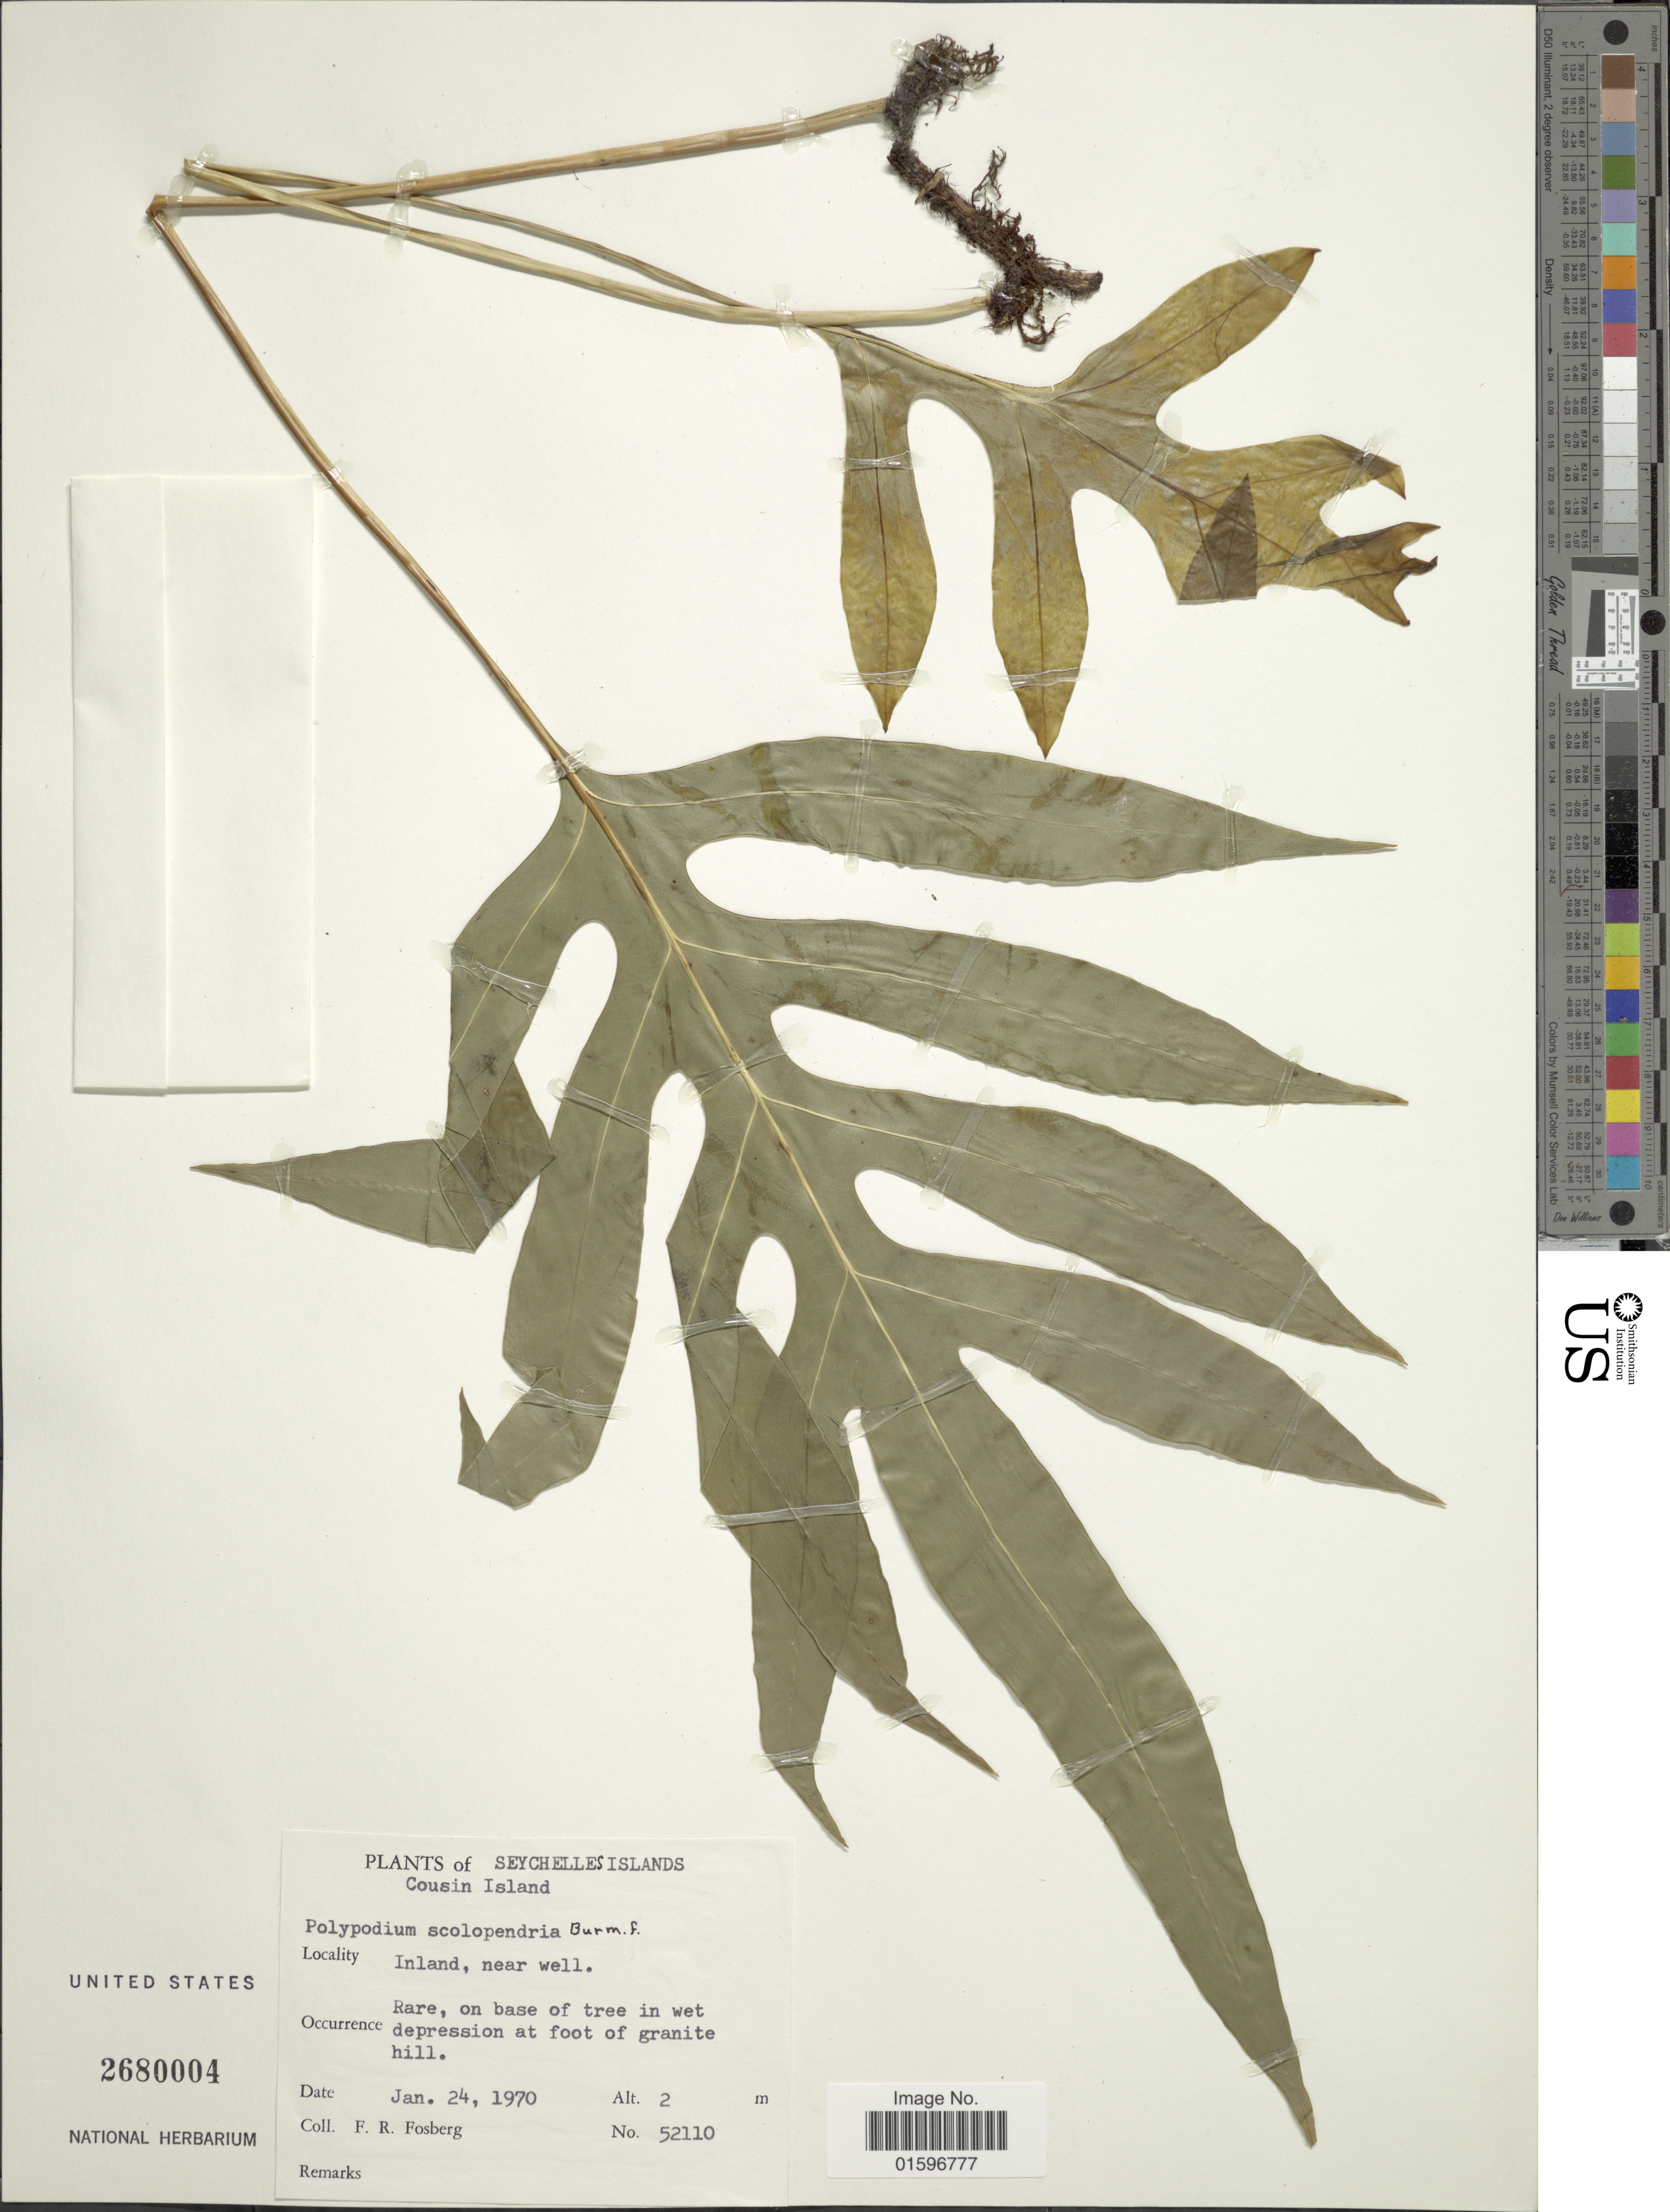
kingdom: Plantae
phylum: Tracheophyta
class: Polypodiopsida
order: Polypodiales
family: Polypodiaceae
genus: Polypodium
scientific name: Polypodium scolopendria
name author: Burm. f.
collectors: F. R. Fosberg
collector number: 52110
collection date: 1970-01-24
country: Seychelles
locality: Seychelles Islands, Cousin Island, inland, near well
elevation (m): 2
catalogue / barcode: US 2680004